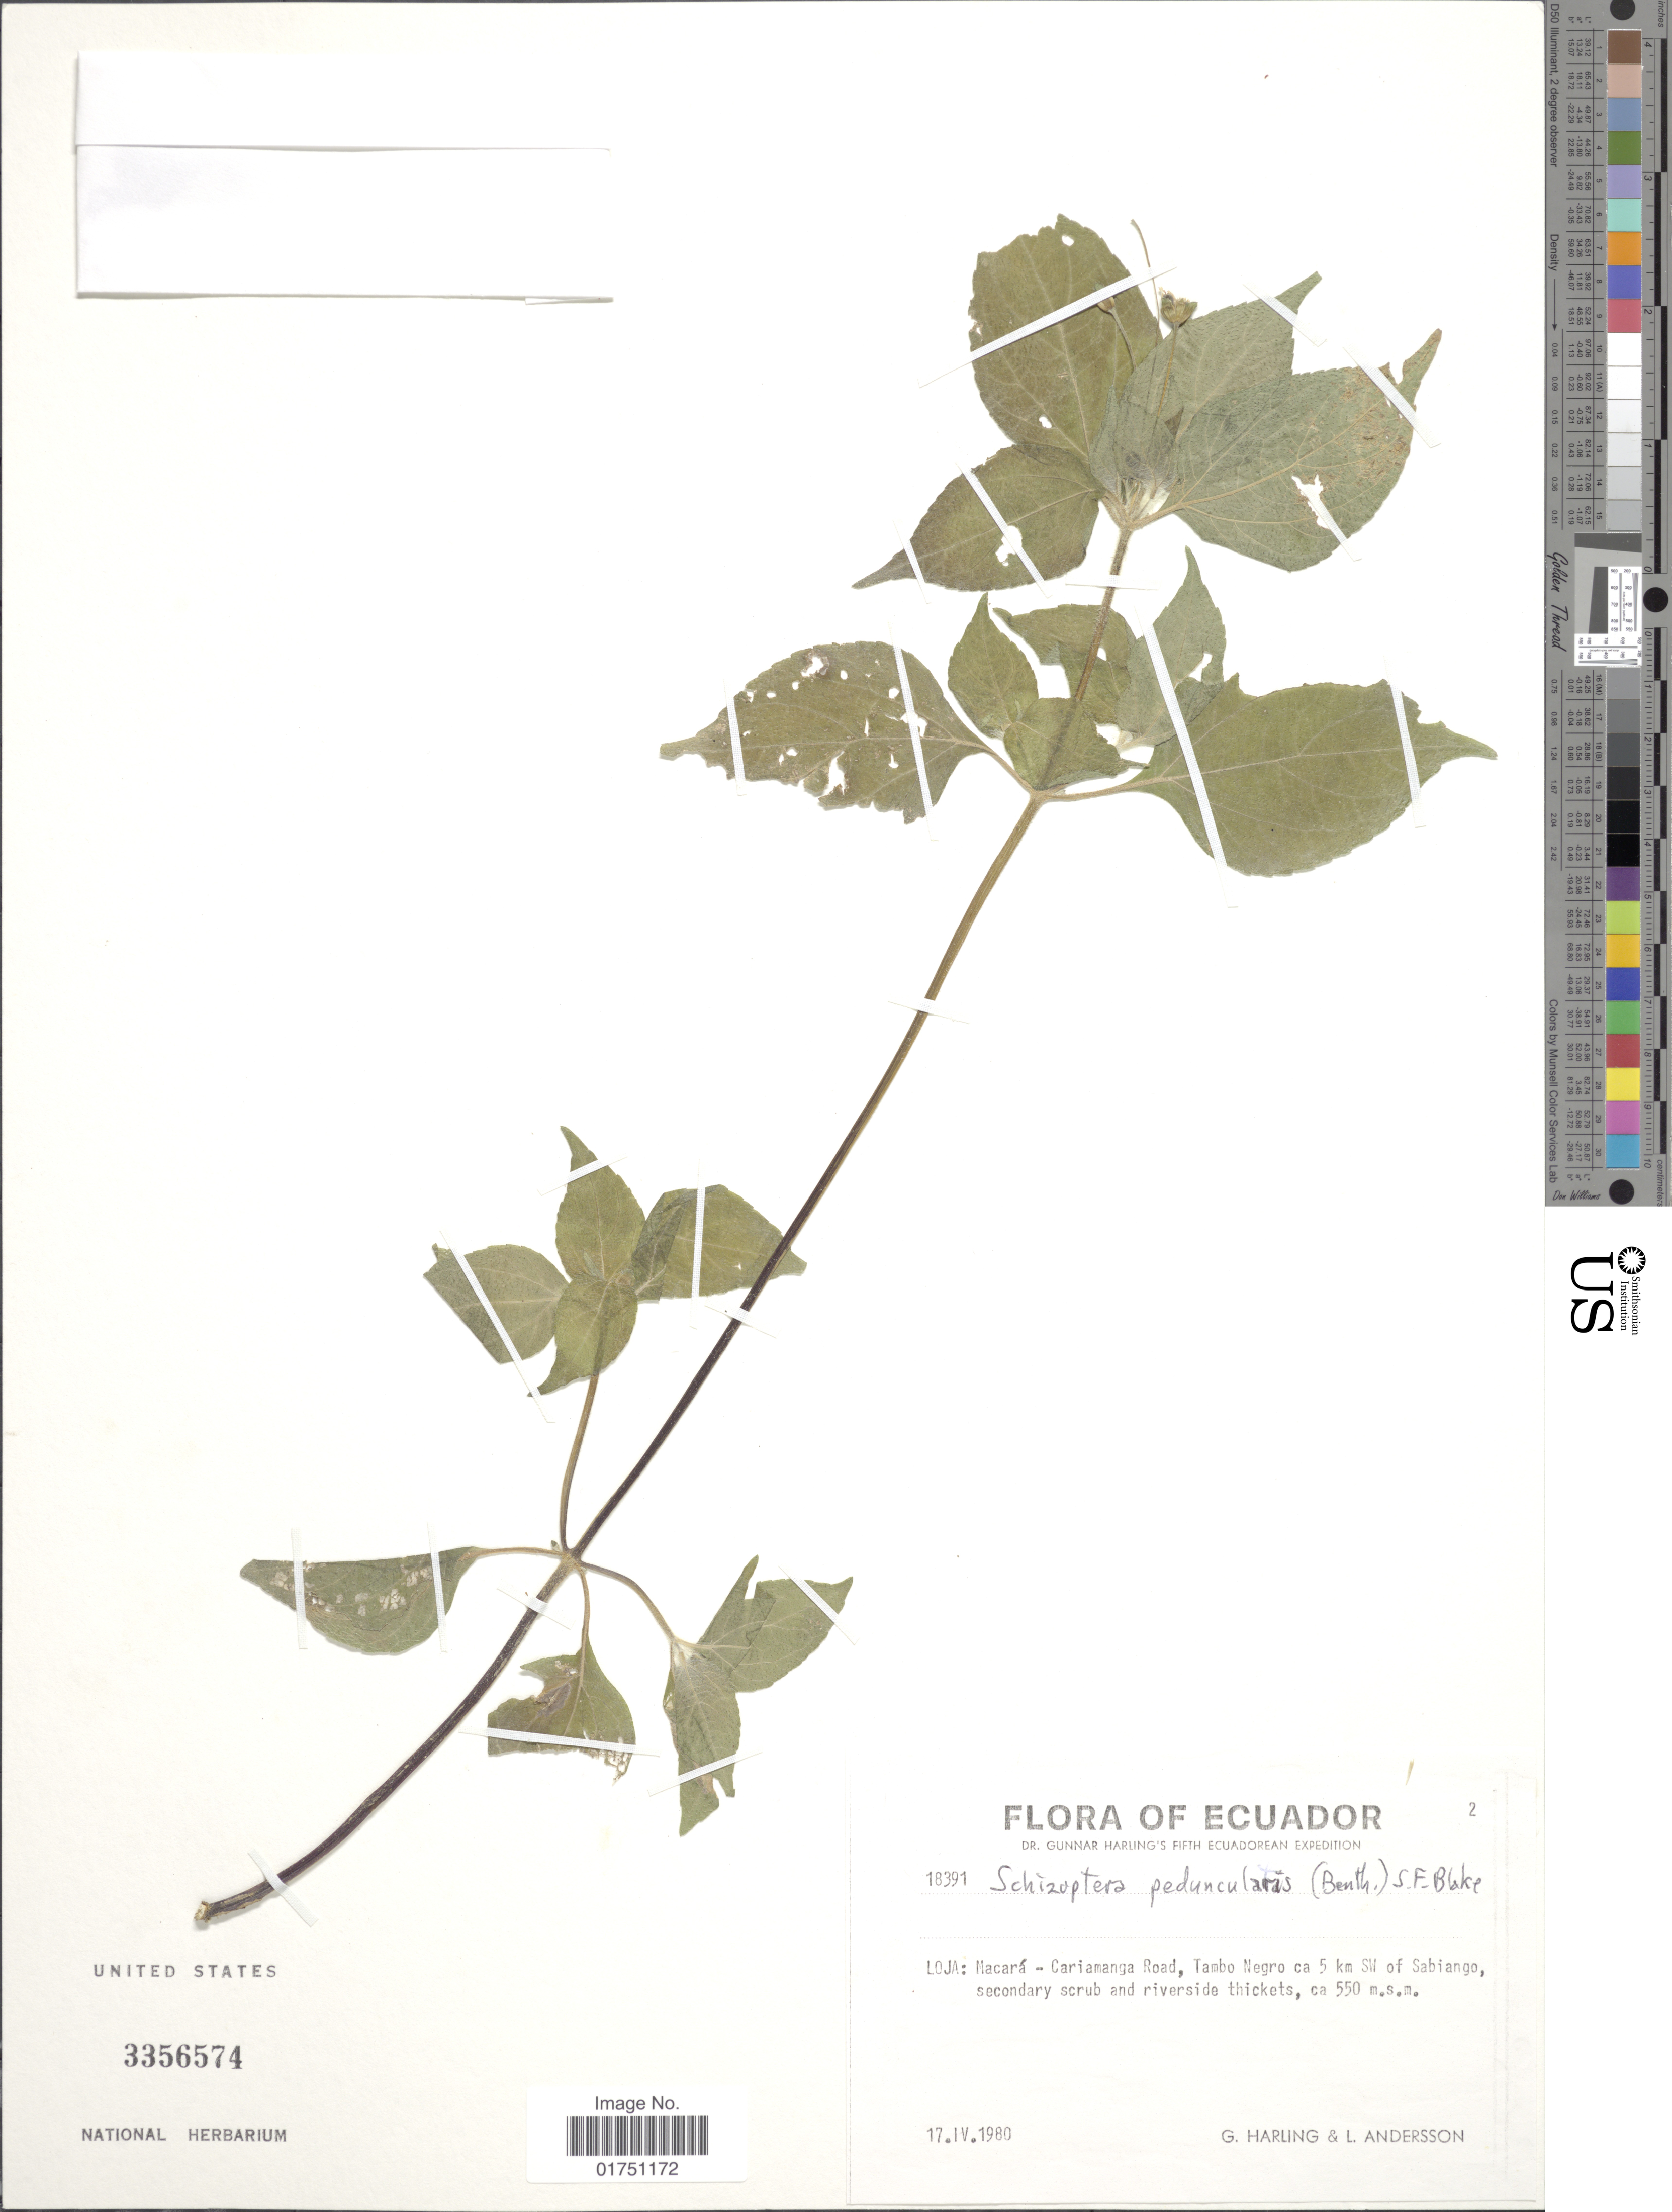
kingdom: Plantae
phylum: Tracheophyta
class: Magnoliopsida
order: Asterales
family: Asteraceae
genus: Schizoptera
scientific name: Schizoptera peduncularis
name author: S.F. Blake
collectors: G. Harling & L. Andersson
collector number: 18391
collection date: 1980-04-17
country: Ecuador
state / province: Loja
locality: Loja: Macará-Cariamanga Road, Tambo Negro ca 5 km SW of Sabiango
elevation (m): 550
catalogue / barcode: US 3356574